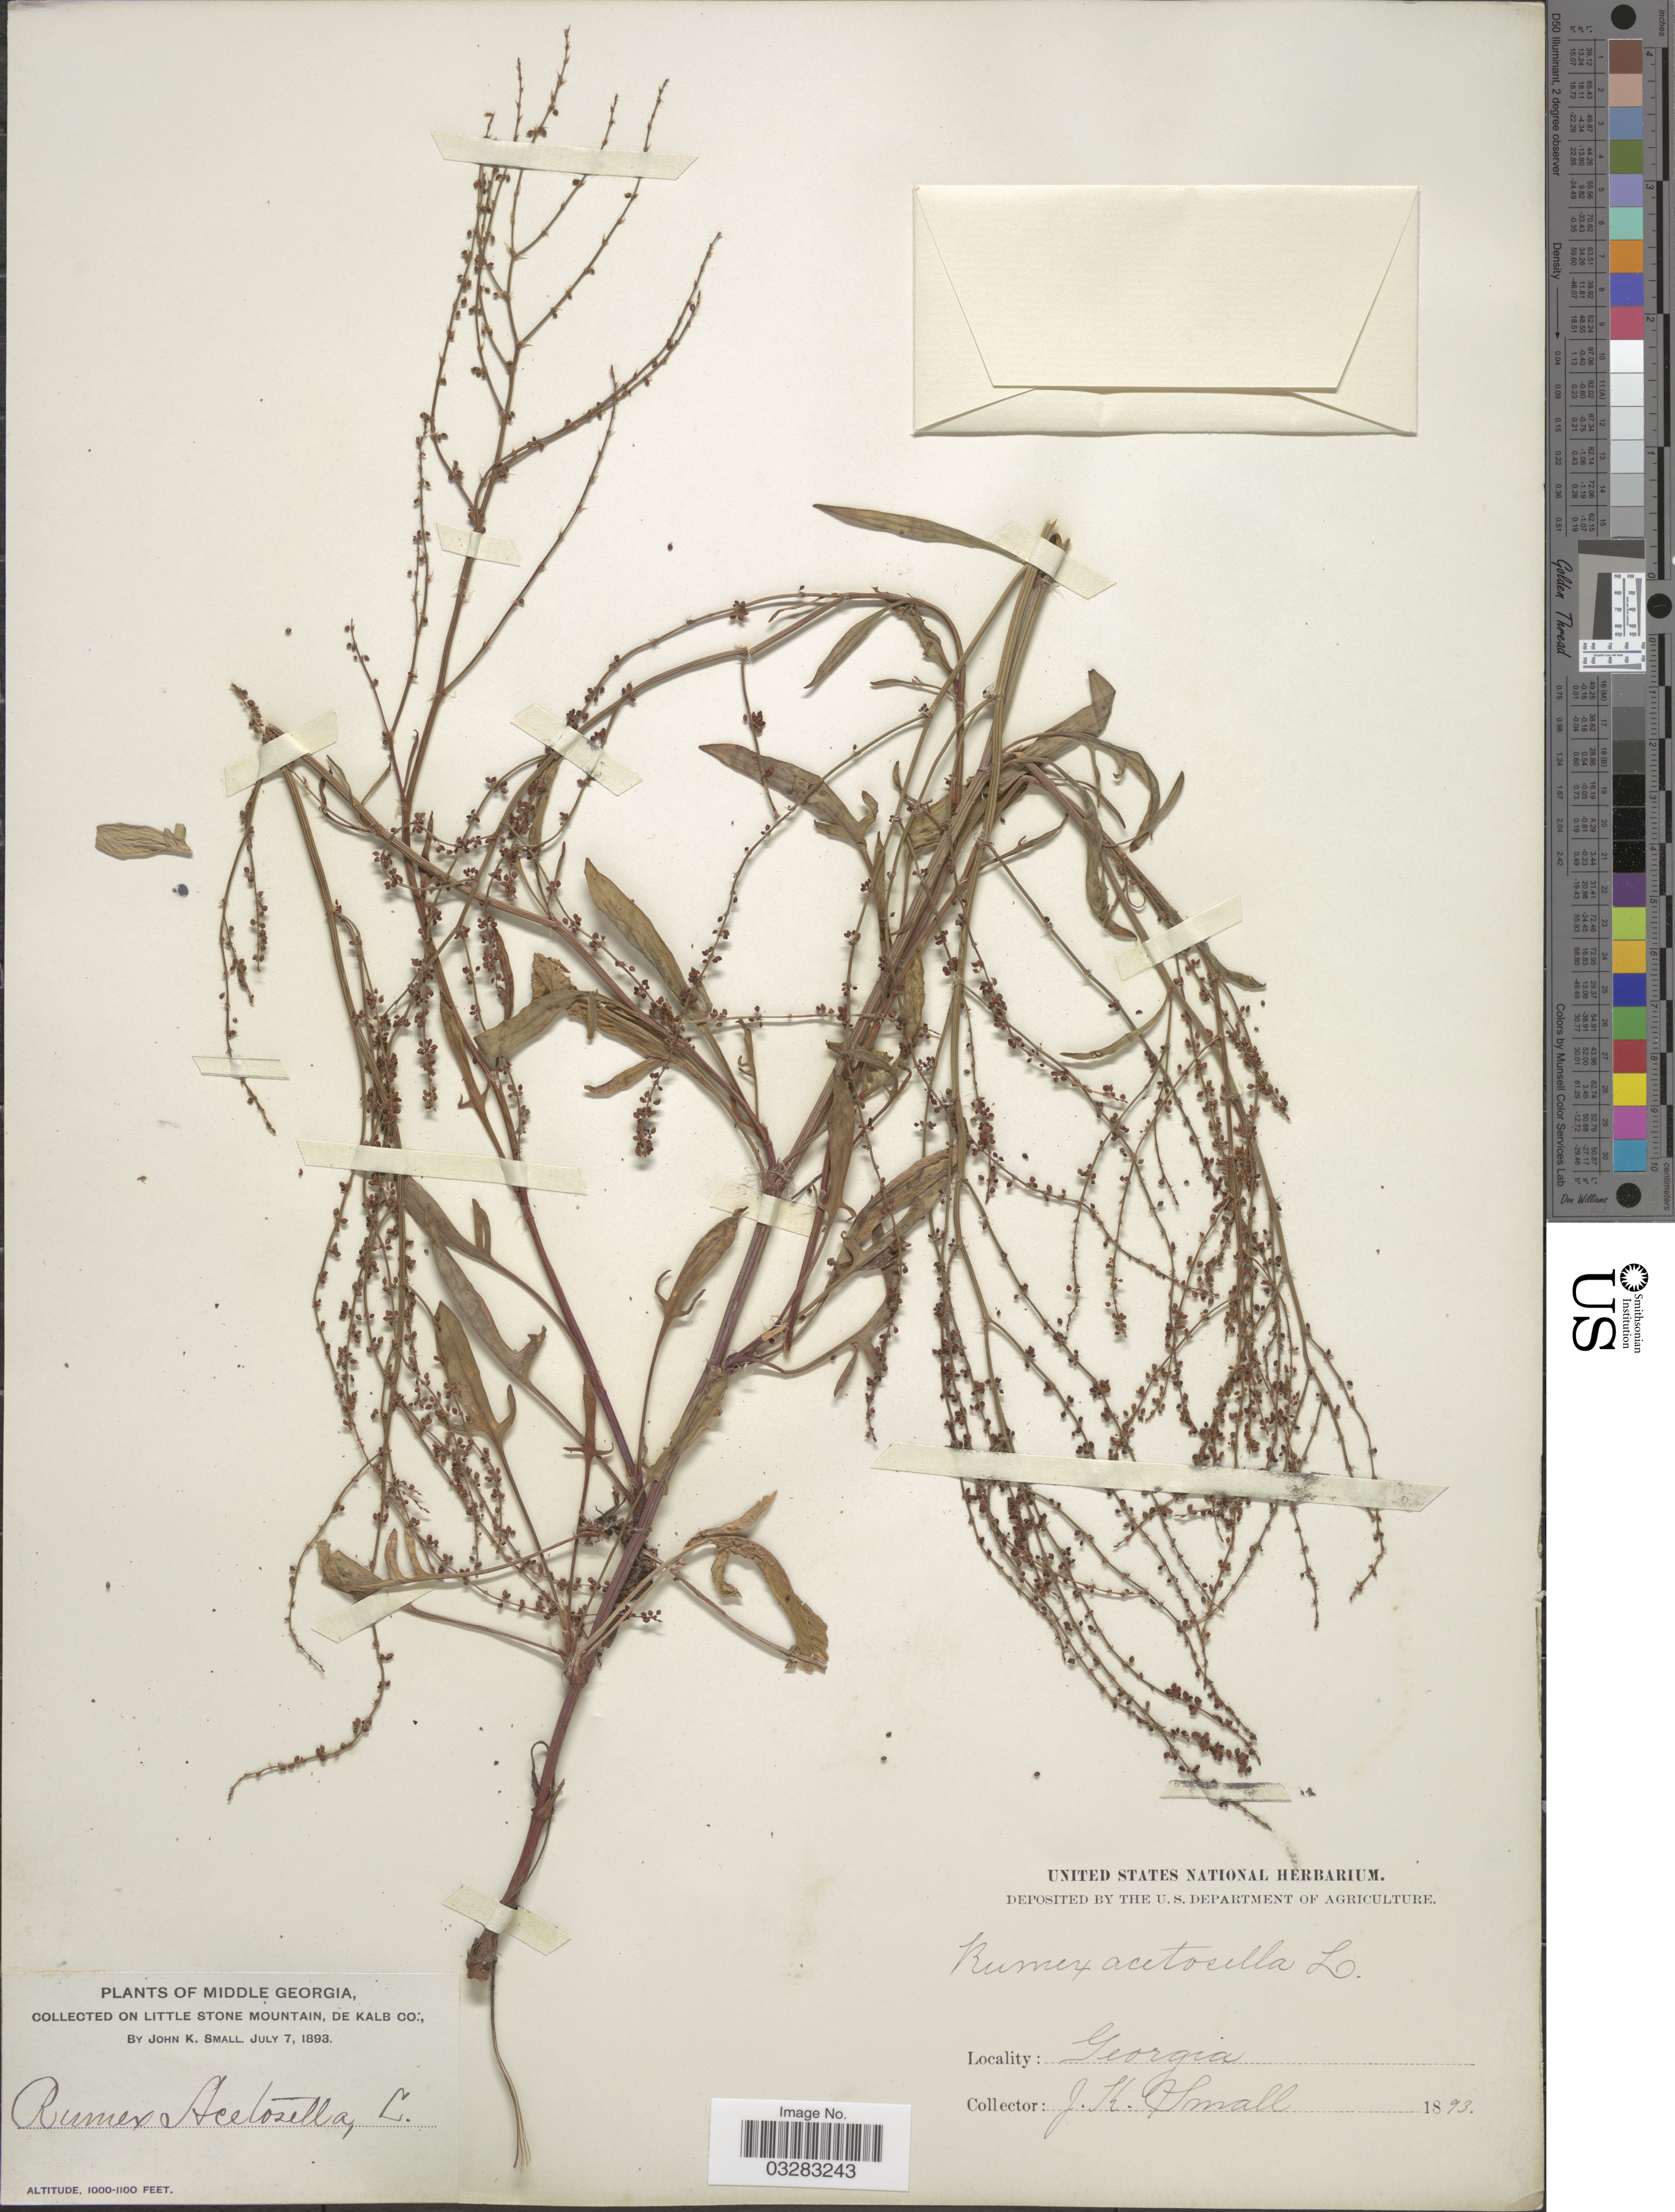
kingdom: Plantae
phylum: Tracheophyta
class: Magnoliopsida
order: Caryophyllales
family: Polygonaceae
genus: Rumex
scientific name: Rumex acetosella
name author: L.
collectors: J. K. Small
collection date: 1893-07-07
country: United States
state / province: Georgia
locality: Middle Georgia. On Little Stone Mountain, De Kalb Co.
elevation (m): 305